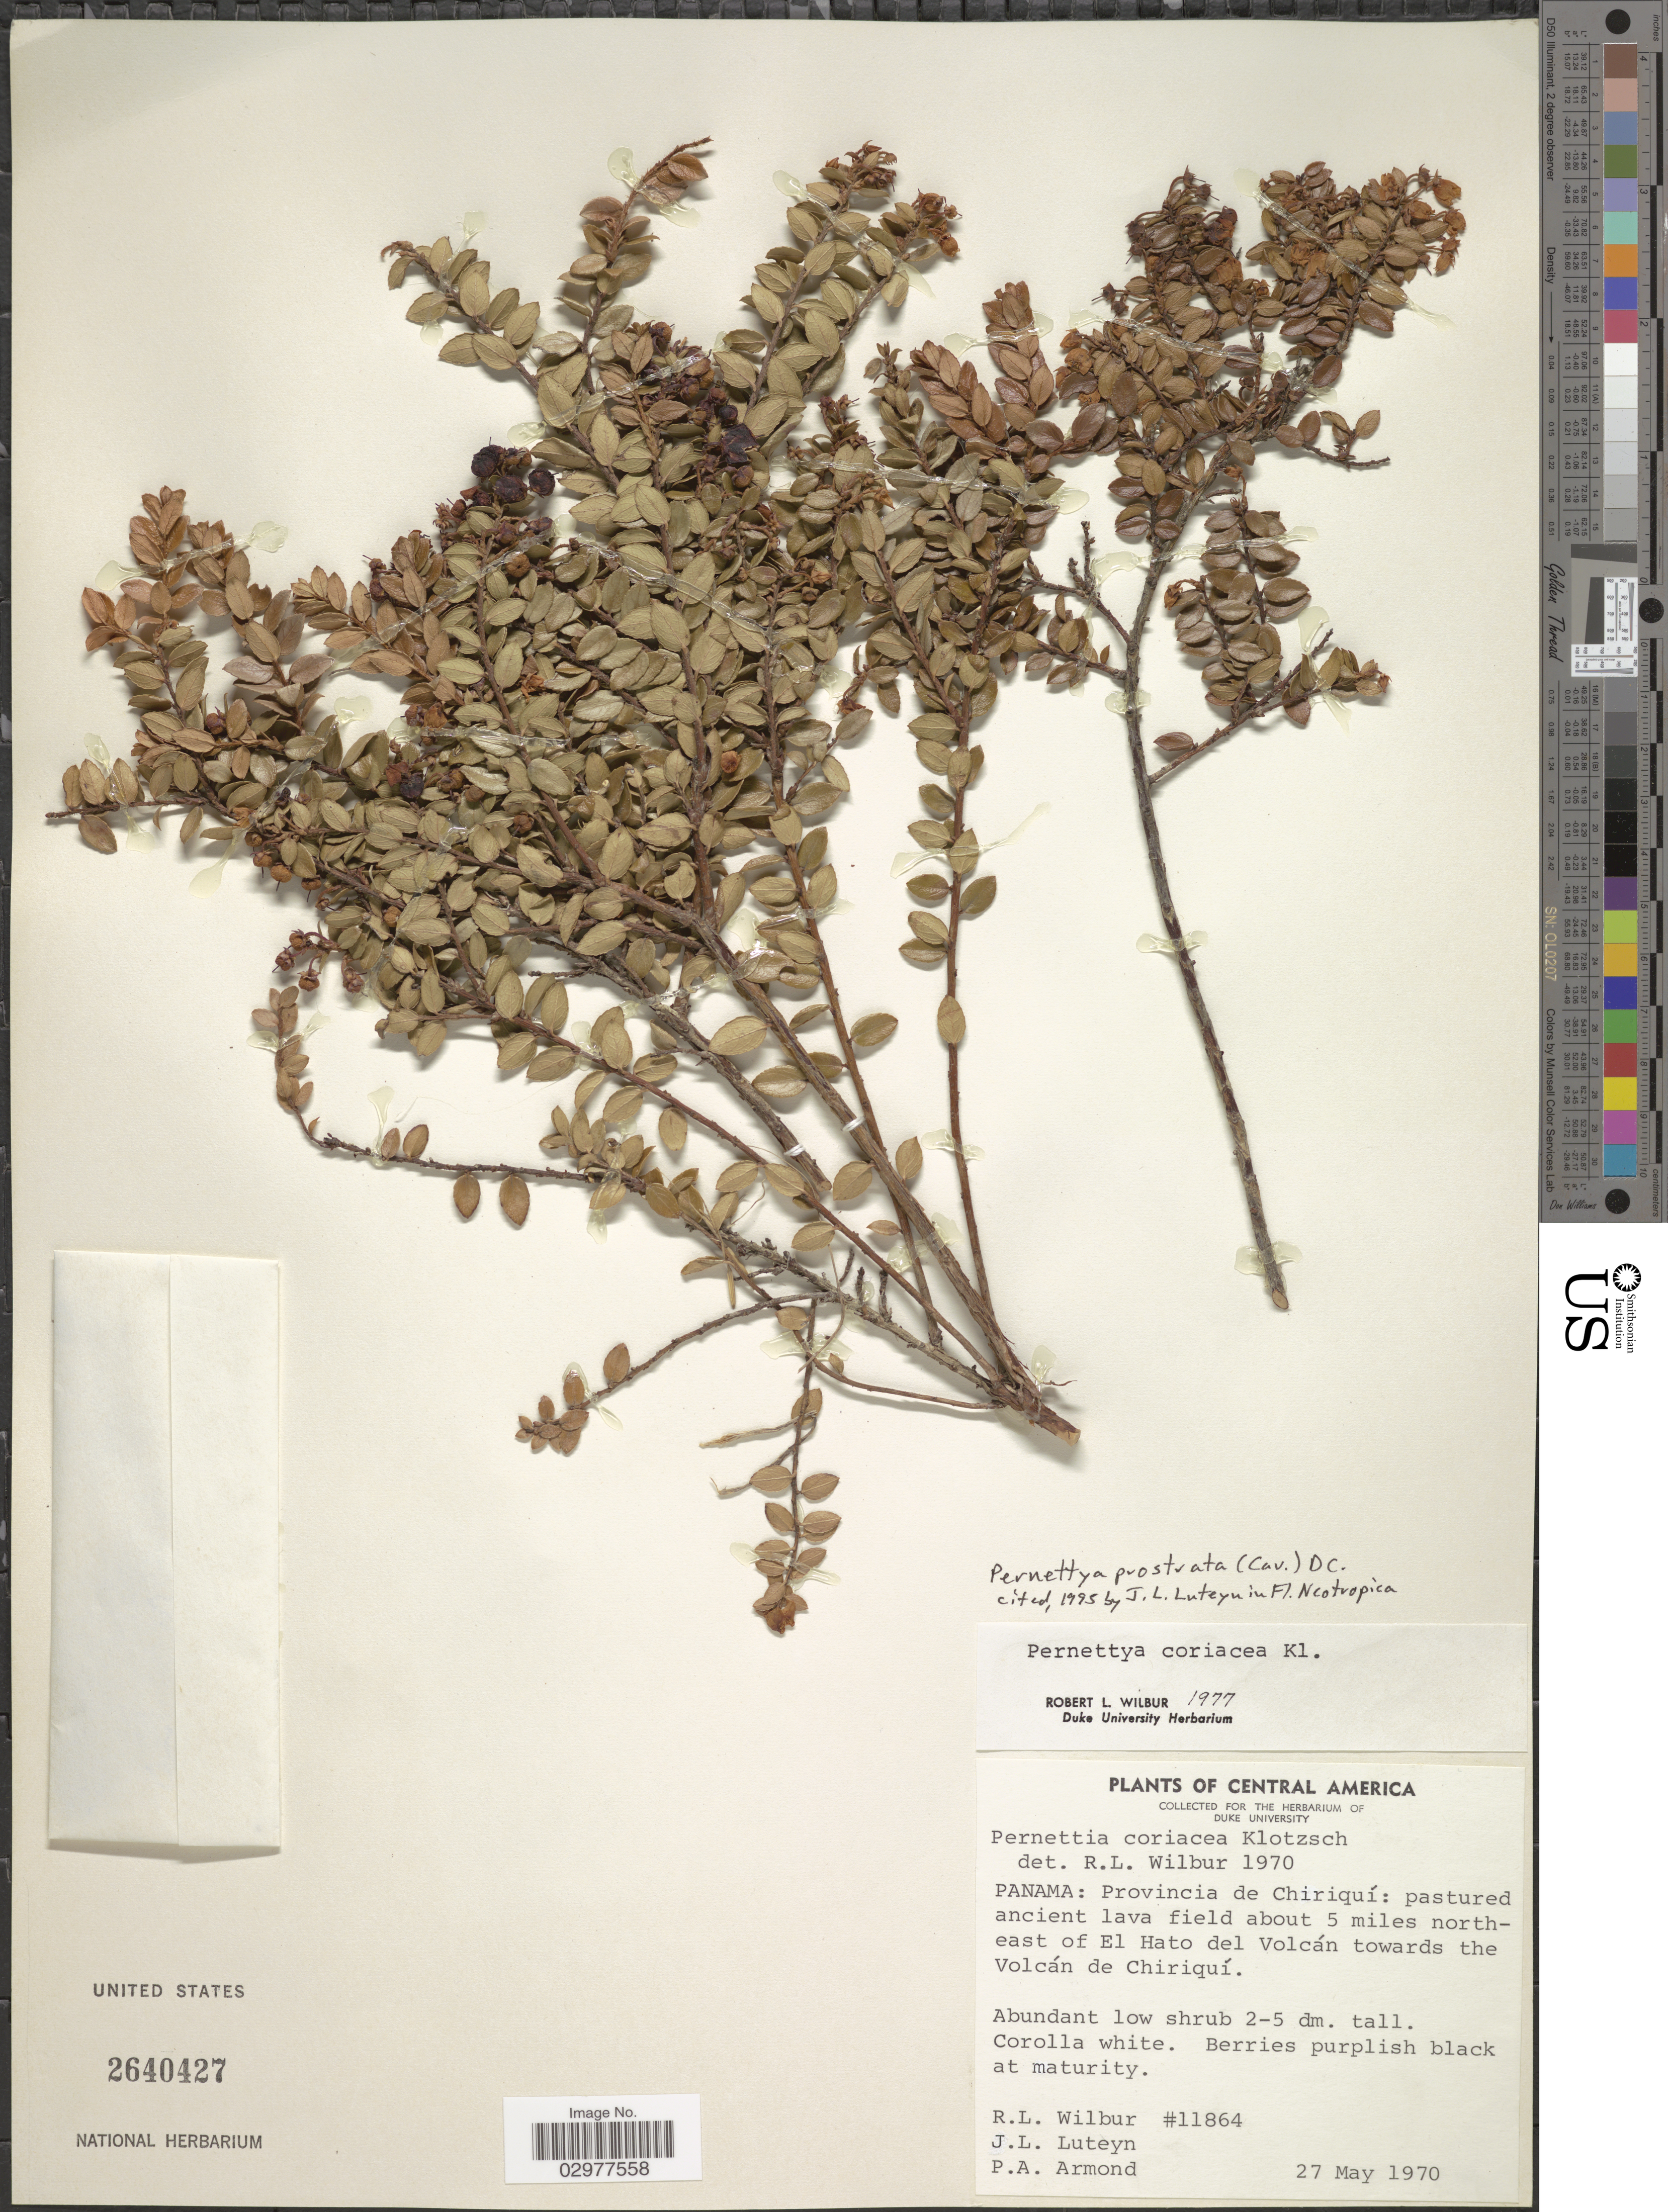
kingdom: Plantae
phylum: Tracheophyta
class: Magnoliopsida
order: Ericales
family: Ericaceae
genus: Pernettya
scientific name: Pernettya prostrata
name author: (Cav.) DC.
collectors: R. L. Wilbur, J. Luteyn & P. Armond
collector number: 11864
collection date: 1970-05-27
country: Panama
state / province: Chiriqui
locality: Pastured ancient lava field about 5 miles northeast of El Hato del Volcán towards the Volcán de Chiriquí.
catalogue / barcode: US 2640427